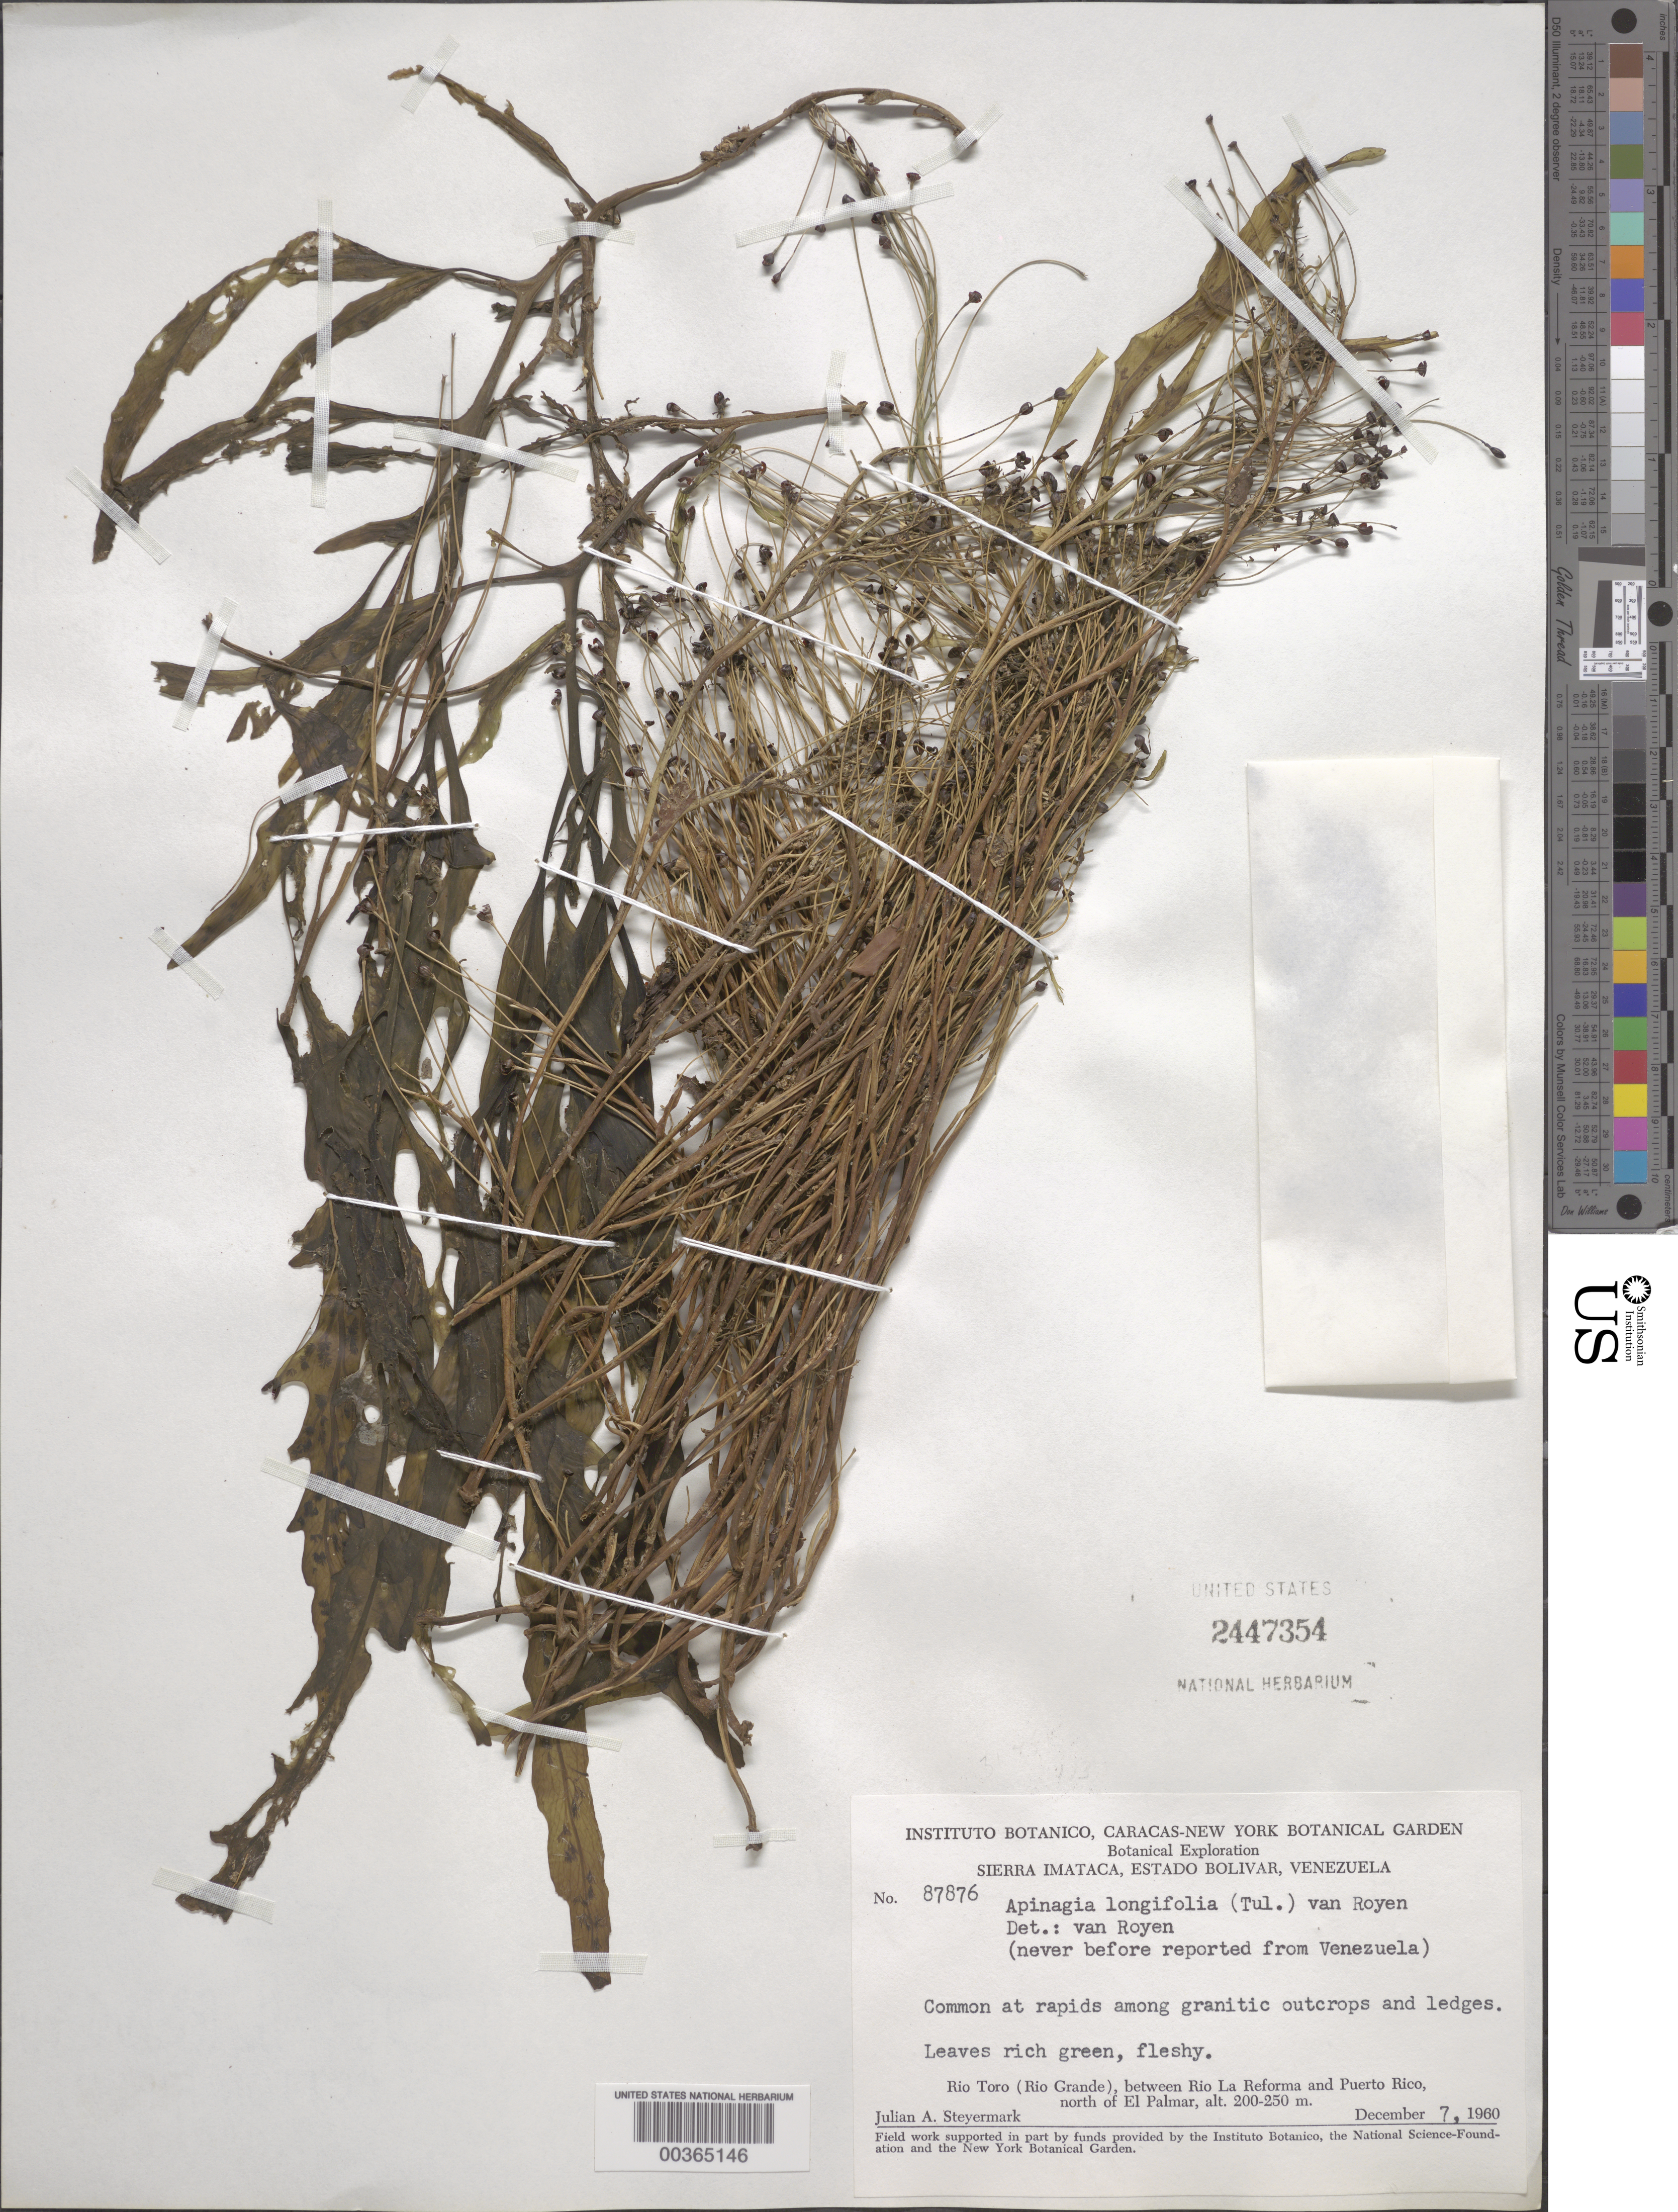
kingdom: Plantae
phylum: Tracheophyta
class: Magnoliopsida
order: Malpighiales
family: Podostemaceae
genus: Apinagia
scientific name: Apinagia longifolia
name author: (Tul.) P. Royen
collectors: J. Steyermark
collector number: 87876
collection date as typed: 07 Dec 1960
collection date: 1960-12-07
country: Venezuela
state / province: Bolivar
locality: Sierra imataca, rio toro (rio grande) between rio reforma and puerto rico, n of el palmar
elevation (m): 200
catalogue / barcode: US 2447354